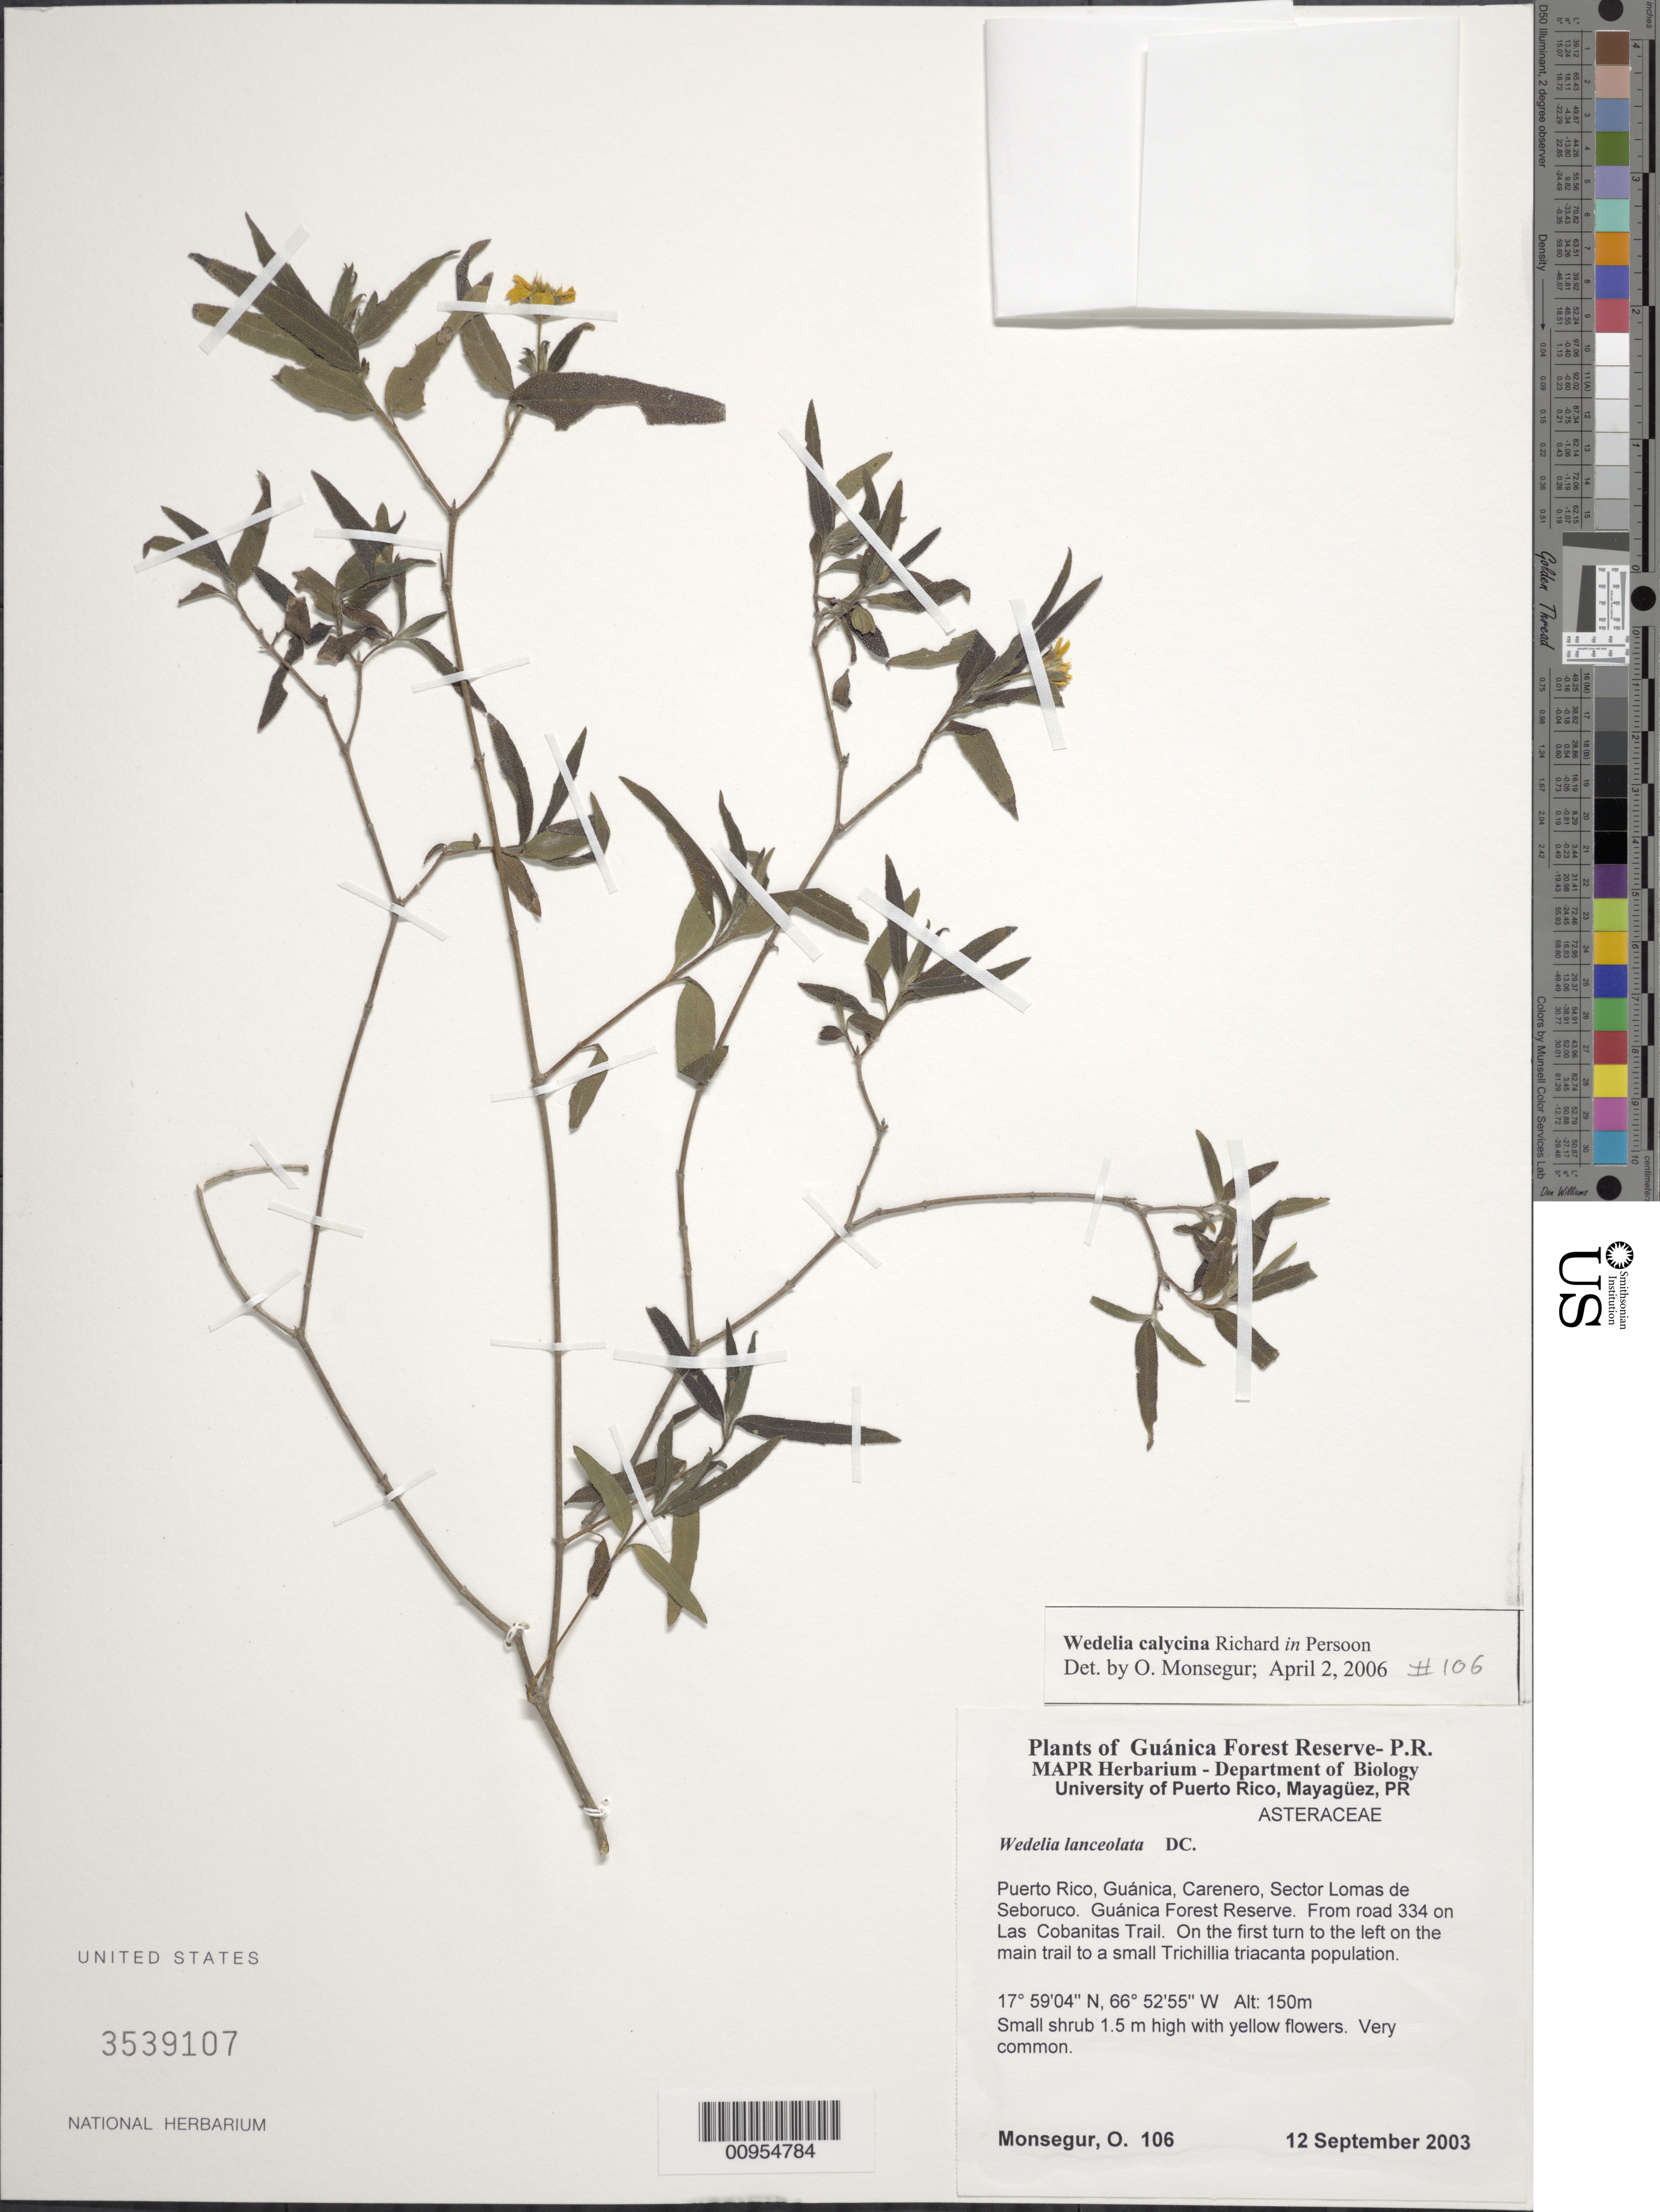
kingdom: Plantae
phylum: Tracheophyta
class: Magnoliopsida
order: Asterales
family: Asteraceae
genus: Wedelia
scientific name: Wedelia calycina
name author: Rich.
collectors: O. Monsegur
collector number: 106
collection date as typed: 12 Sep 2003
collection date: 2003-09-12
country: Puerto Rico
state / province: Guánica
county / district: Carenero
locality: Sector Lomas de Seboruco. Guánica Forest Reserve. From road 334 on Las Cobanitas Trail. On the first turn to the left on the main trail to a small Trichillia triacanta population.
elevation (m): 150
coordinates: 17.59037, 66.52549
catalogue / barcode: US 3539107